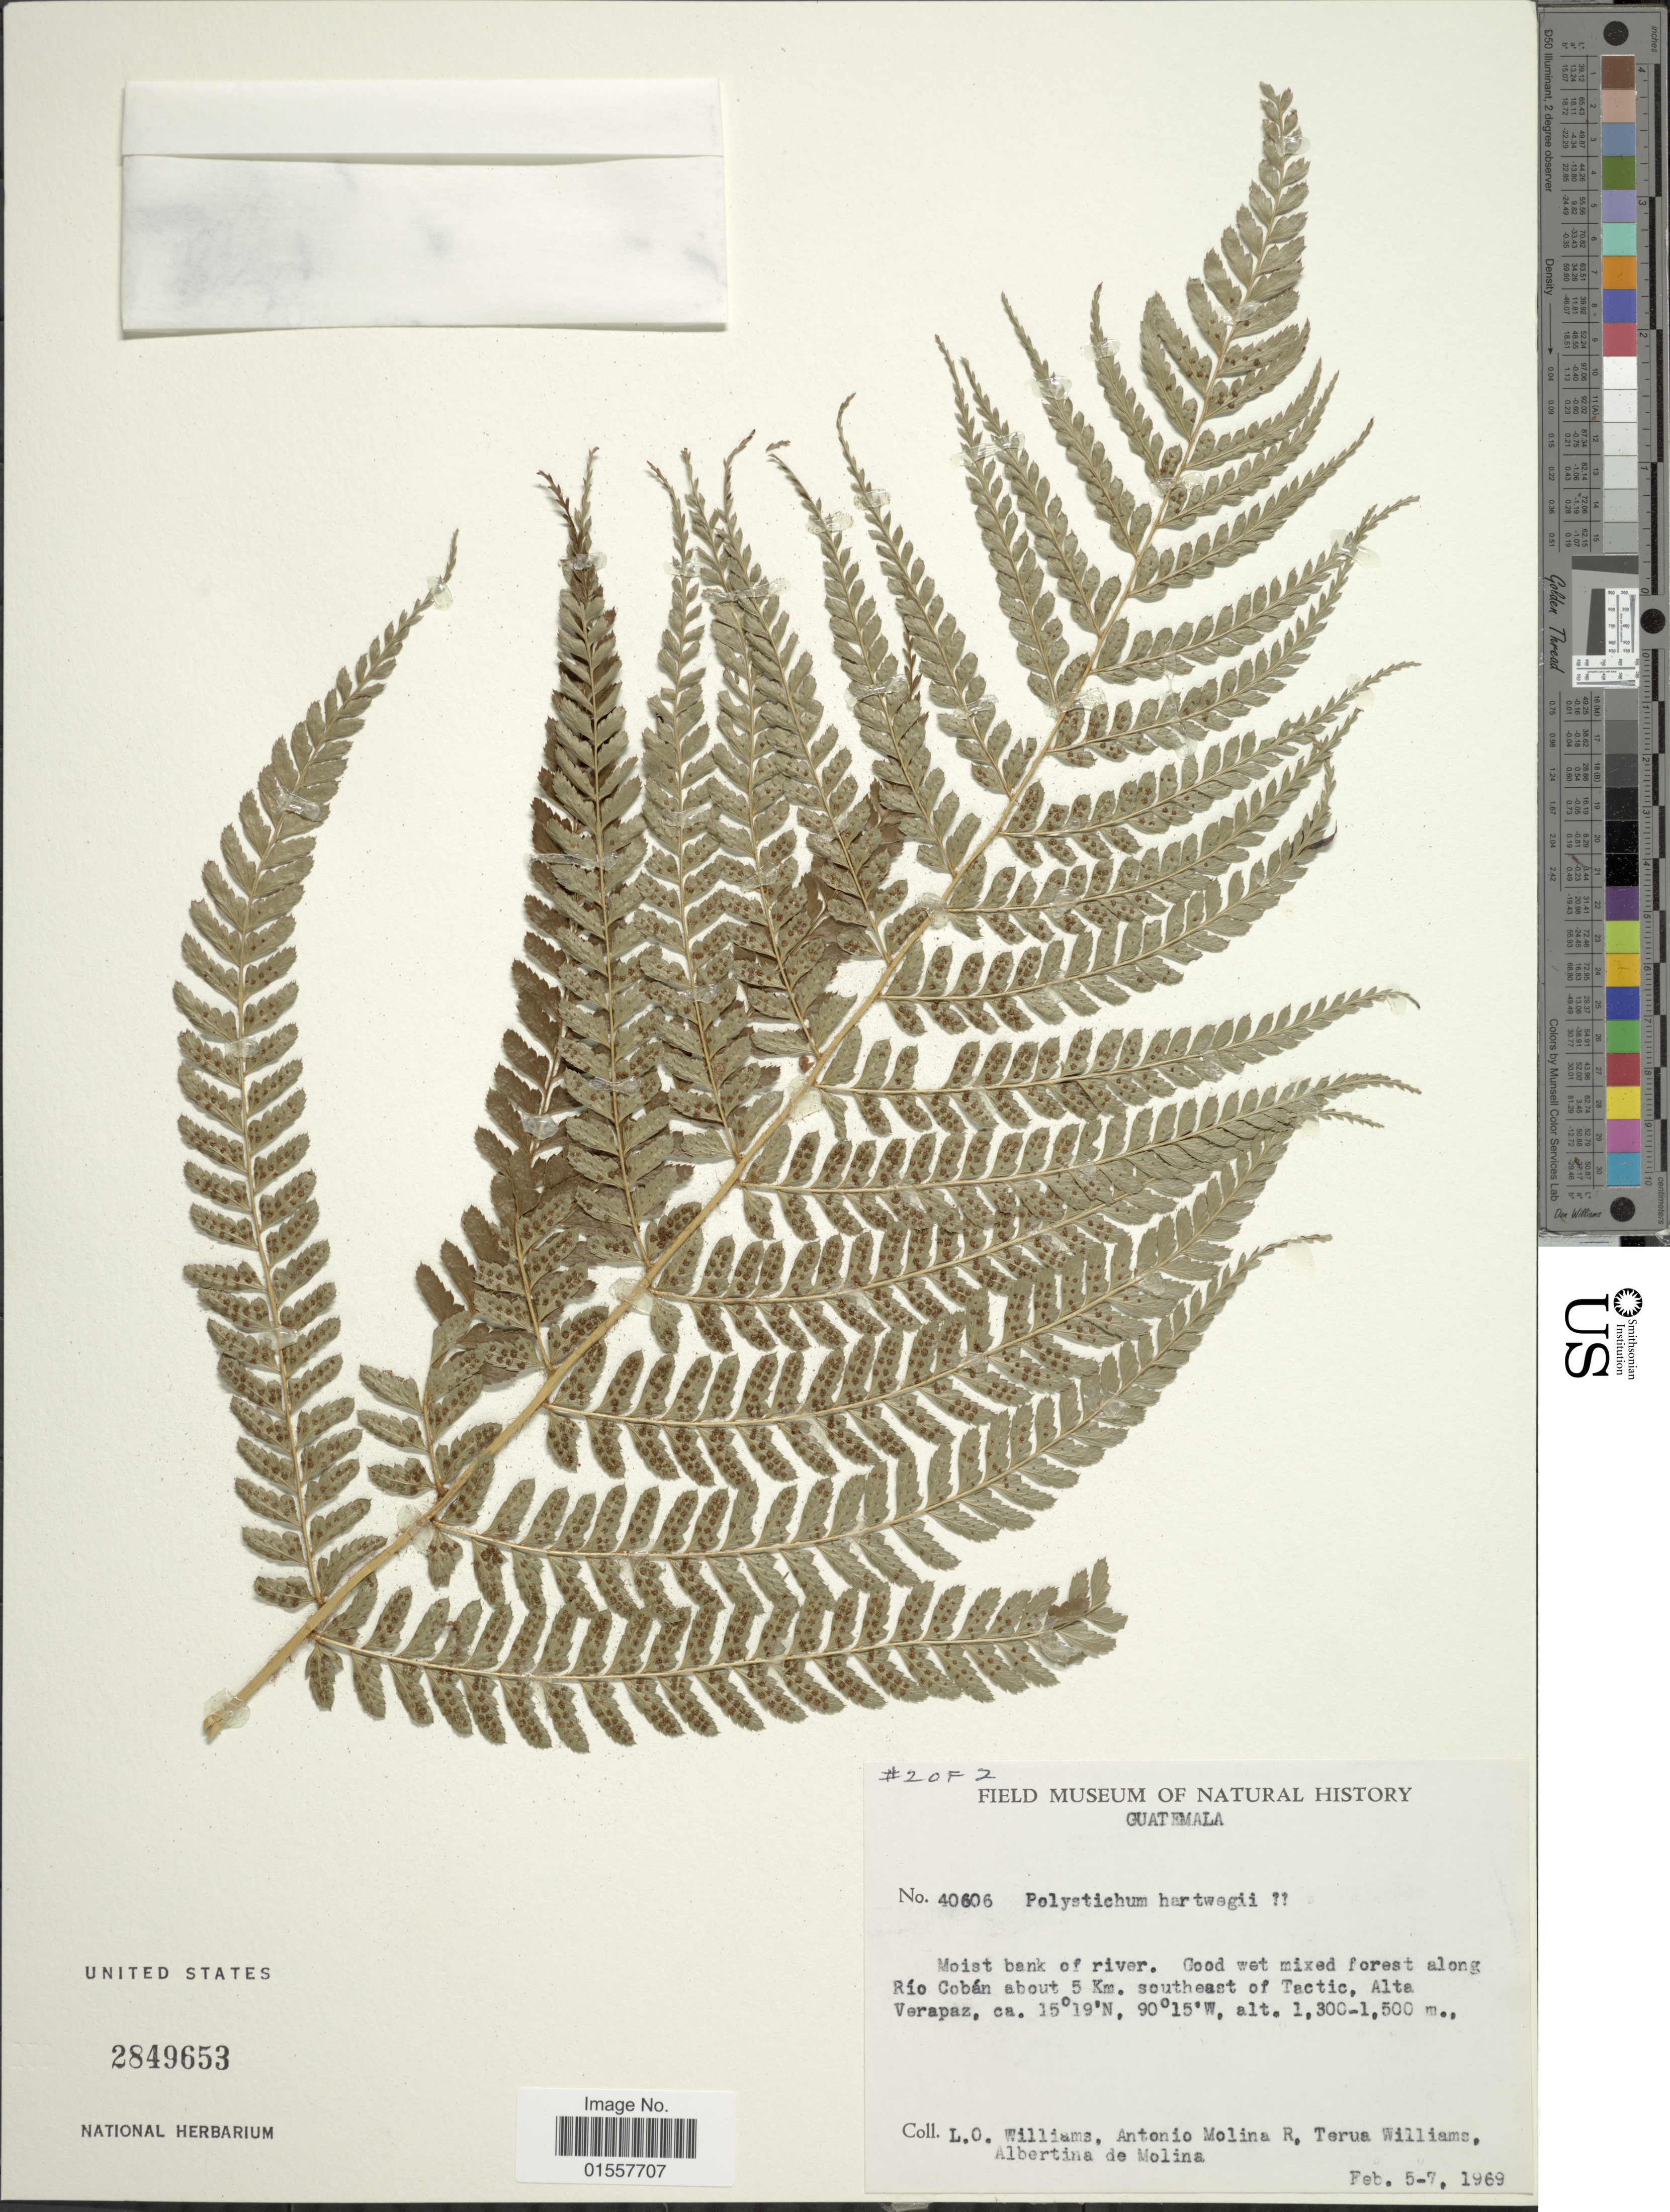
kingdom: Plantae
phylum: Tracheophyta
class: Polypodiopsida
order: Polypodiales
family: Dryopteridaceae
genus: Polystichum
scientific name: Polystichum hartwegii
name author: (Klotzsch) Hieron.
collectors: L. O. Williams, A. Molina R., T. Williams & A. R. Molina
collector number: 20F2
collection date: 1969-02-05/1969-02-07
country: Guatemala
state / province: Alta Verapaz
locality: Along Rio Coban about 5 km. southwest of Tactic, Alta Verapaz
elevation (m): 1300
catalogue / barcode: US 2849653